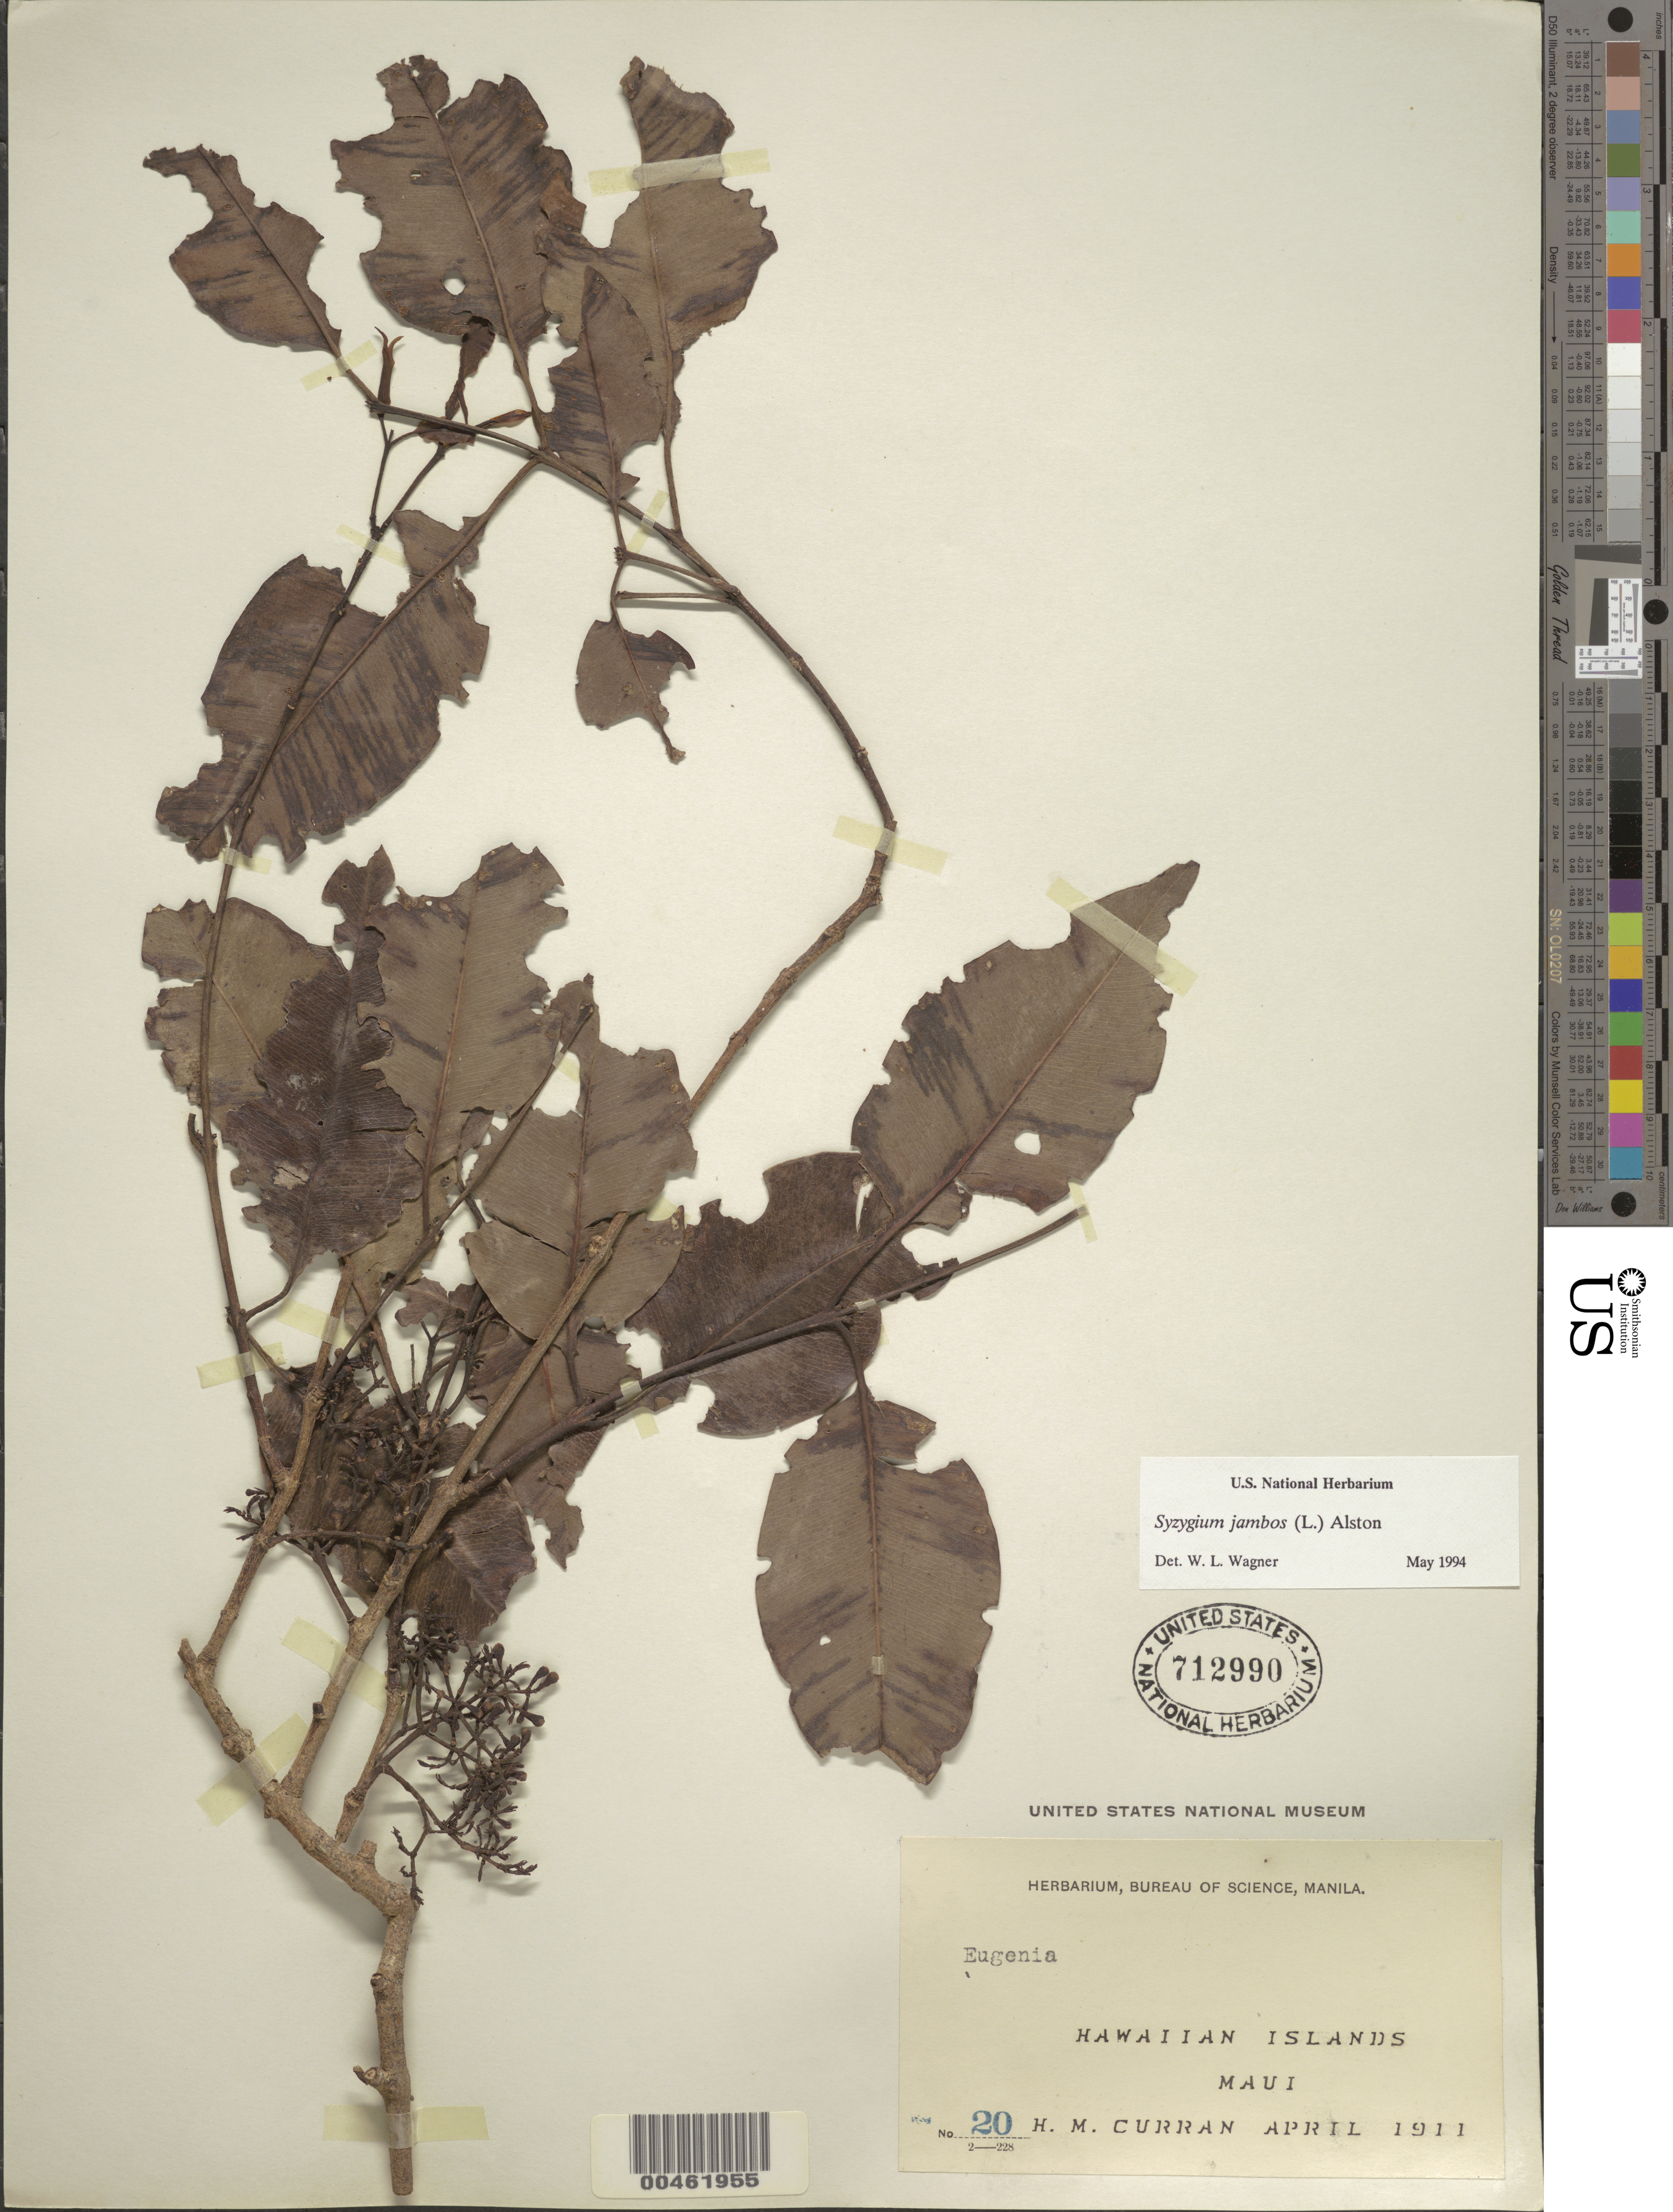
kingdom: Plantae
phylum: Tracheophyta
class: Magnoliopsida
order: Myrtales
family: Myrtaceae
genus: Syzygium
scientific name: Syzygium jambos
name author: (L.) Alston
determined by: Wagner, W. L., (BOT), Smithsonian Institution - National Museum of Natural History (UNITED STATES)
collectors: H. M. Curran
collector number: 20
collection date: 1911-04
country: United States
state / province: Hawaii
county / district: Maui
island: Maui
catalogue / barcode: US 712990